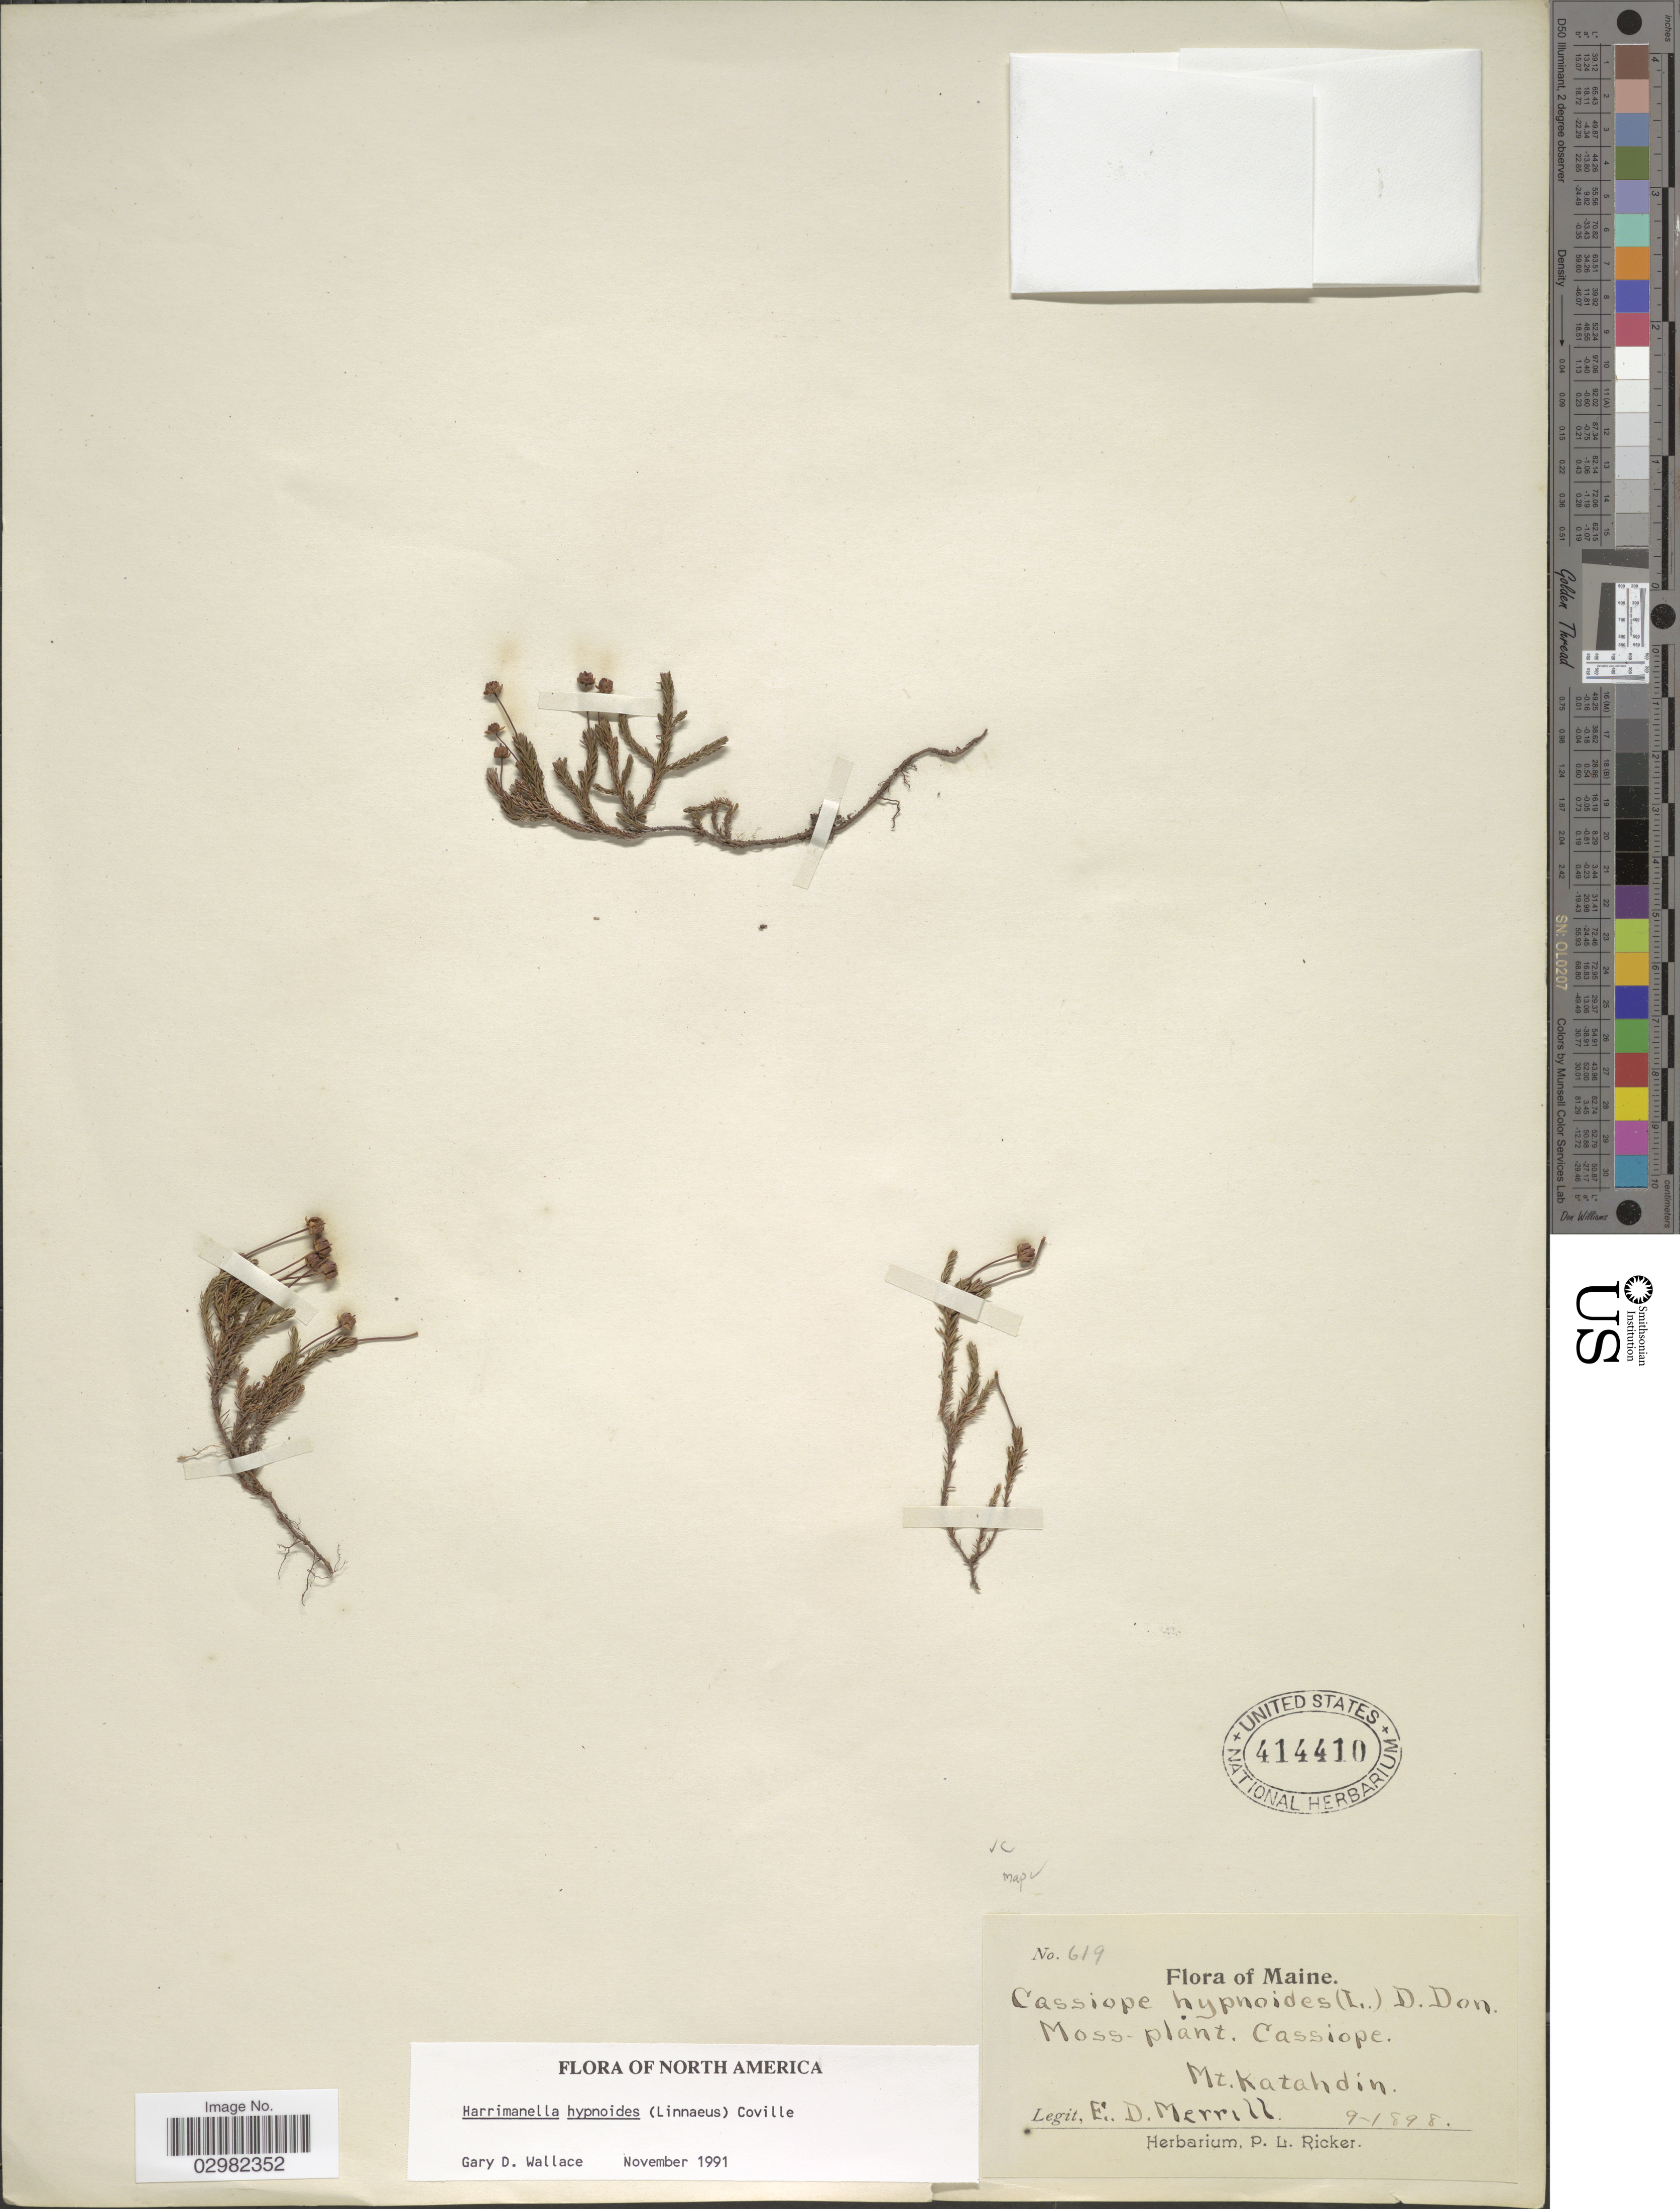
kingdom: Plantae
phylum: Tracheophyta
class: Magnoliopsida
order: Ericales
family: Ericaceae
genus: Harrimanella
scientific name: Harrimanella hypnoides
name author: (L.) Coville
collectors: E. D. Merrill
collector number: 619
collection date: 1898-09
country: United States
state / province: Maine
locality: Mt. Katahdin.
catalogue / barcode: US 414410